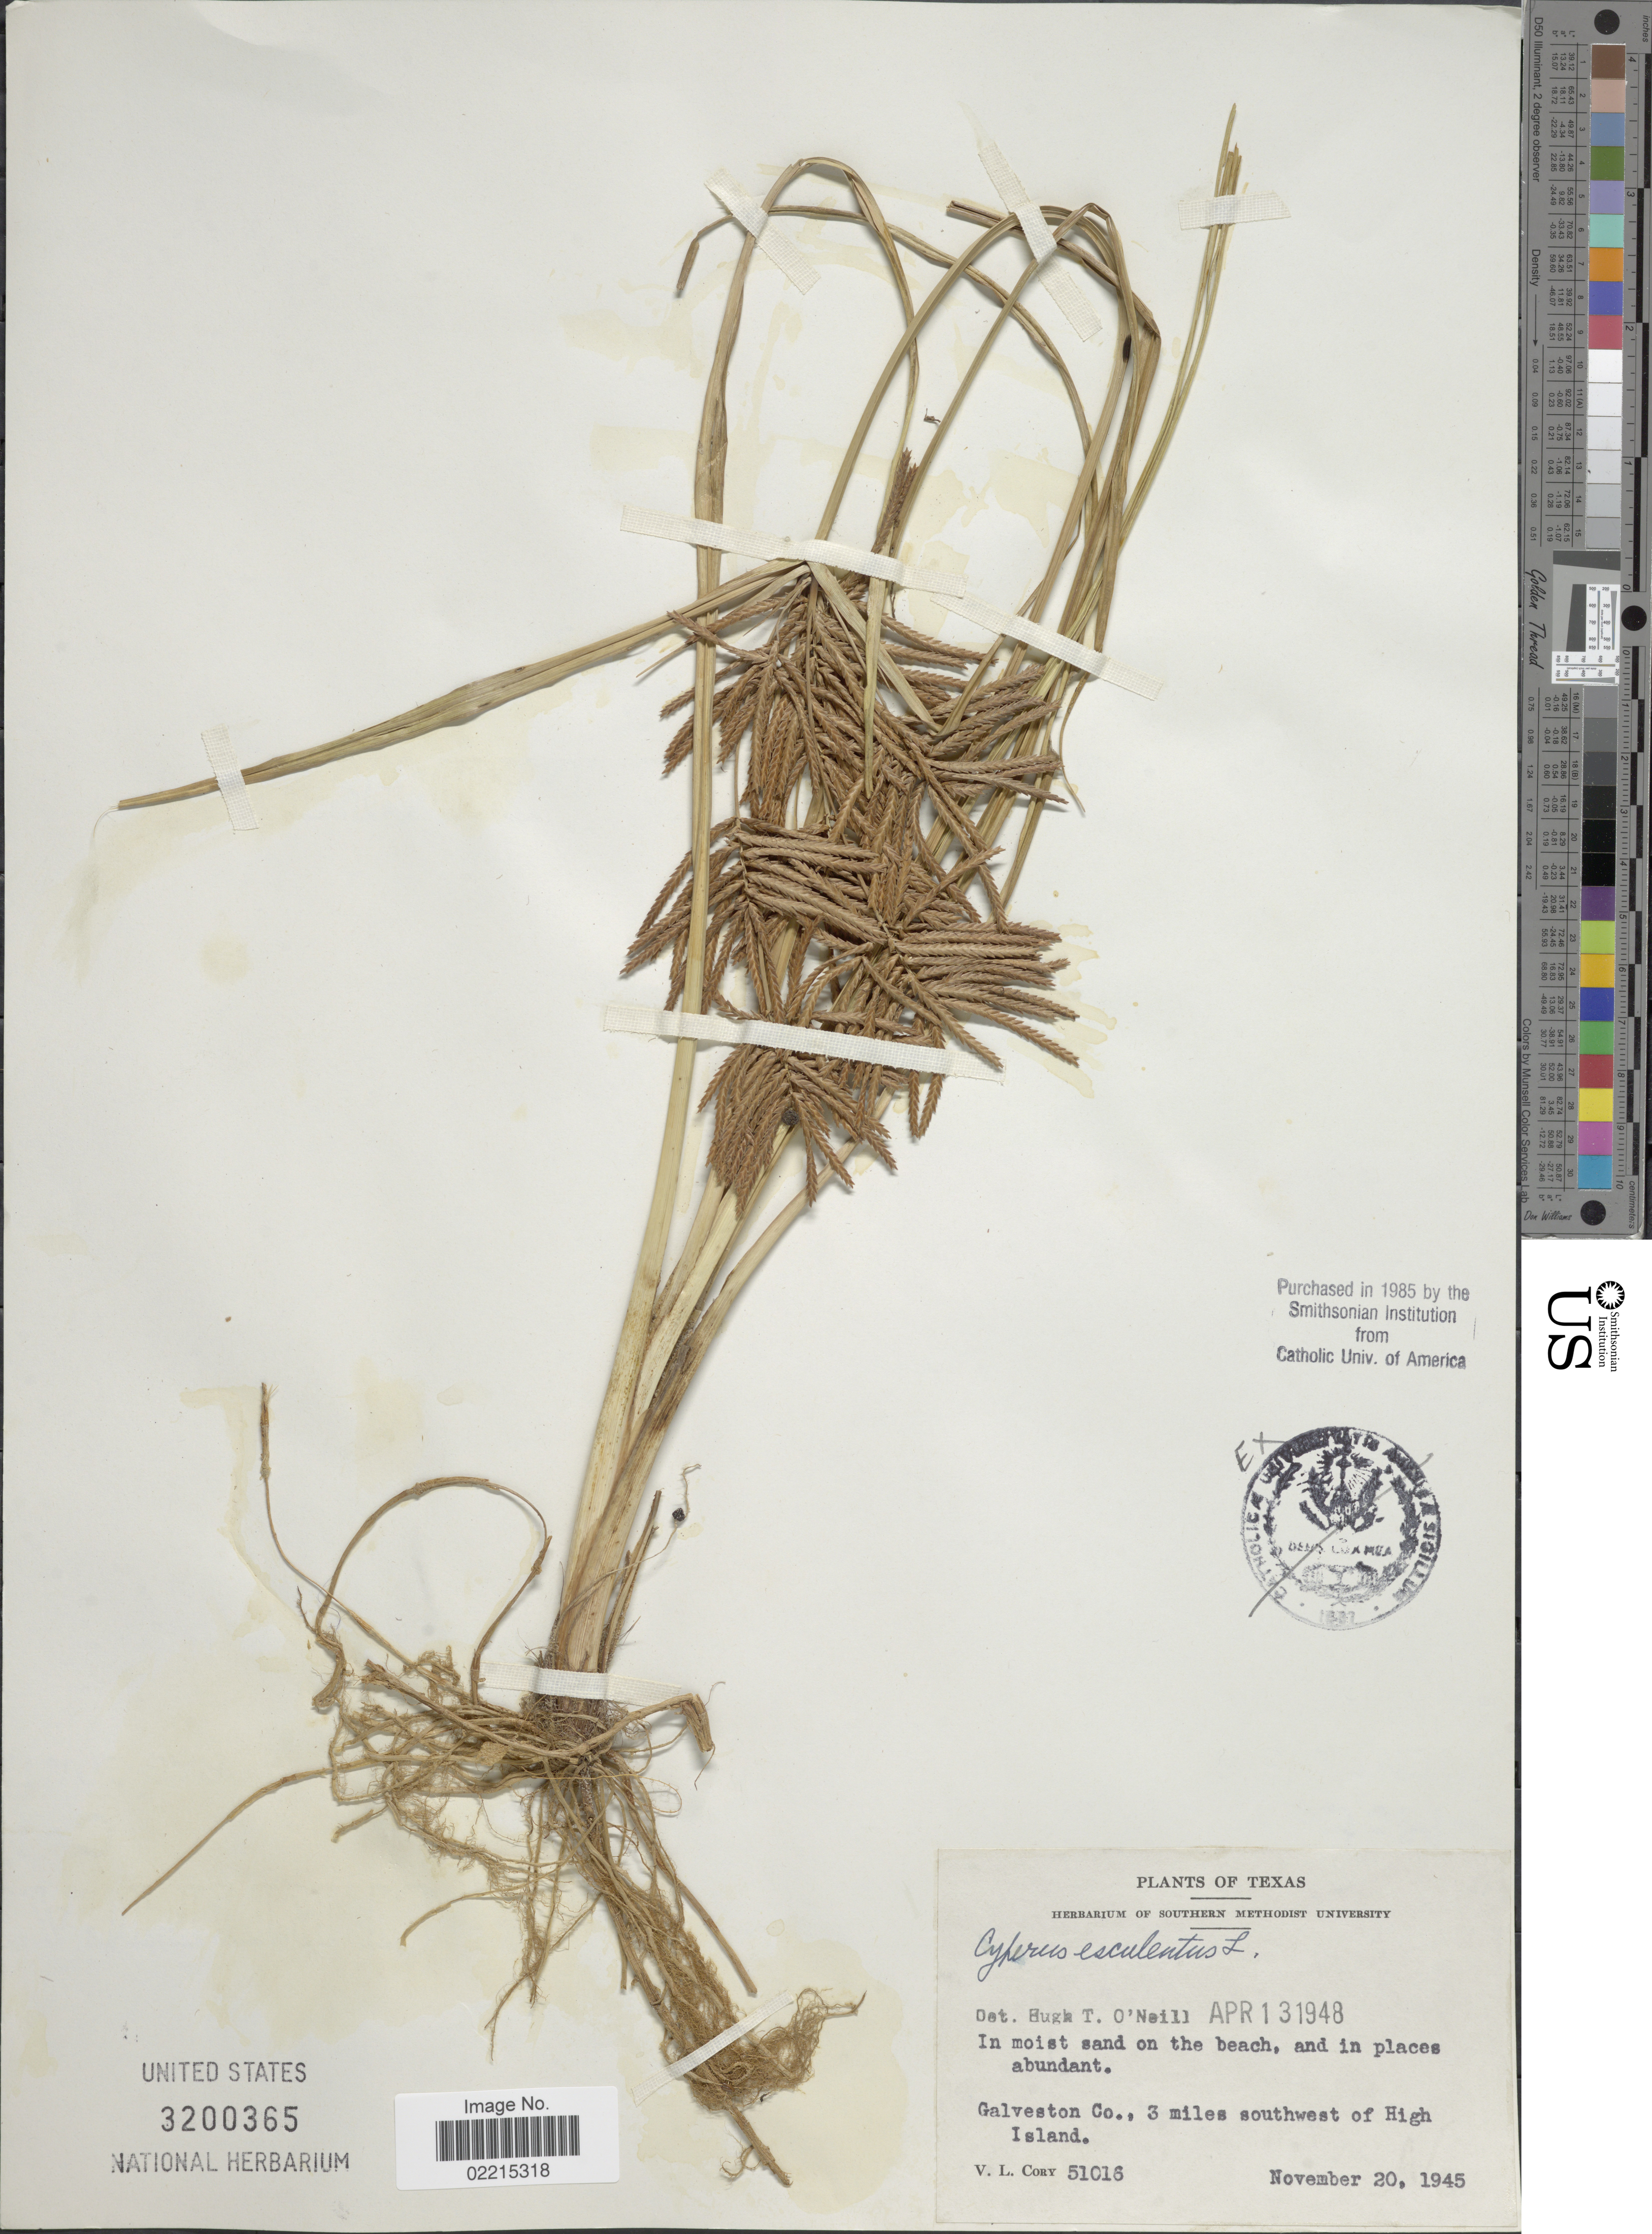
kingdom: Plantae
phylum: Tracheophyta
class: Liliopsida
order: Poales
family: Cyperaceae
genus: Cyperus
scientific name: Cyperus esculentus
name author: L.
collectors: V. Cory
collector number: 51016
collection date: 1945-11-20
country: United States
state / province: Texas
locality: Galveston Co., 3 miles southwest of High Island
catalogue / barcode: US 3200365